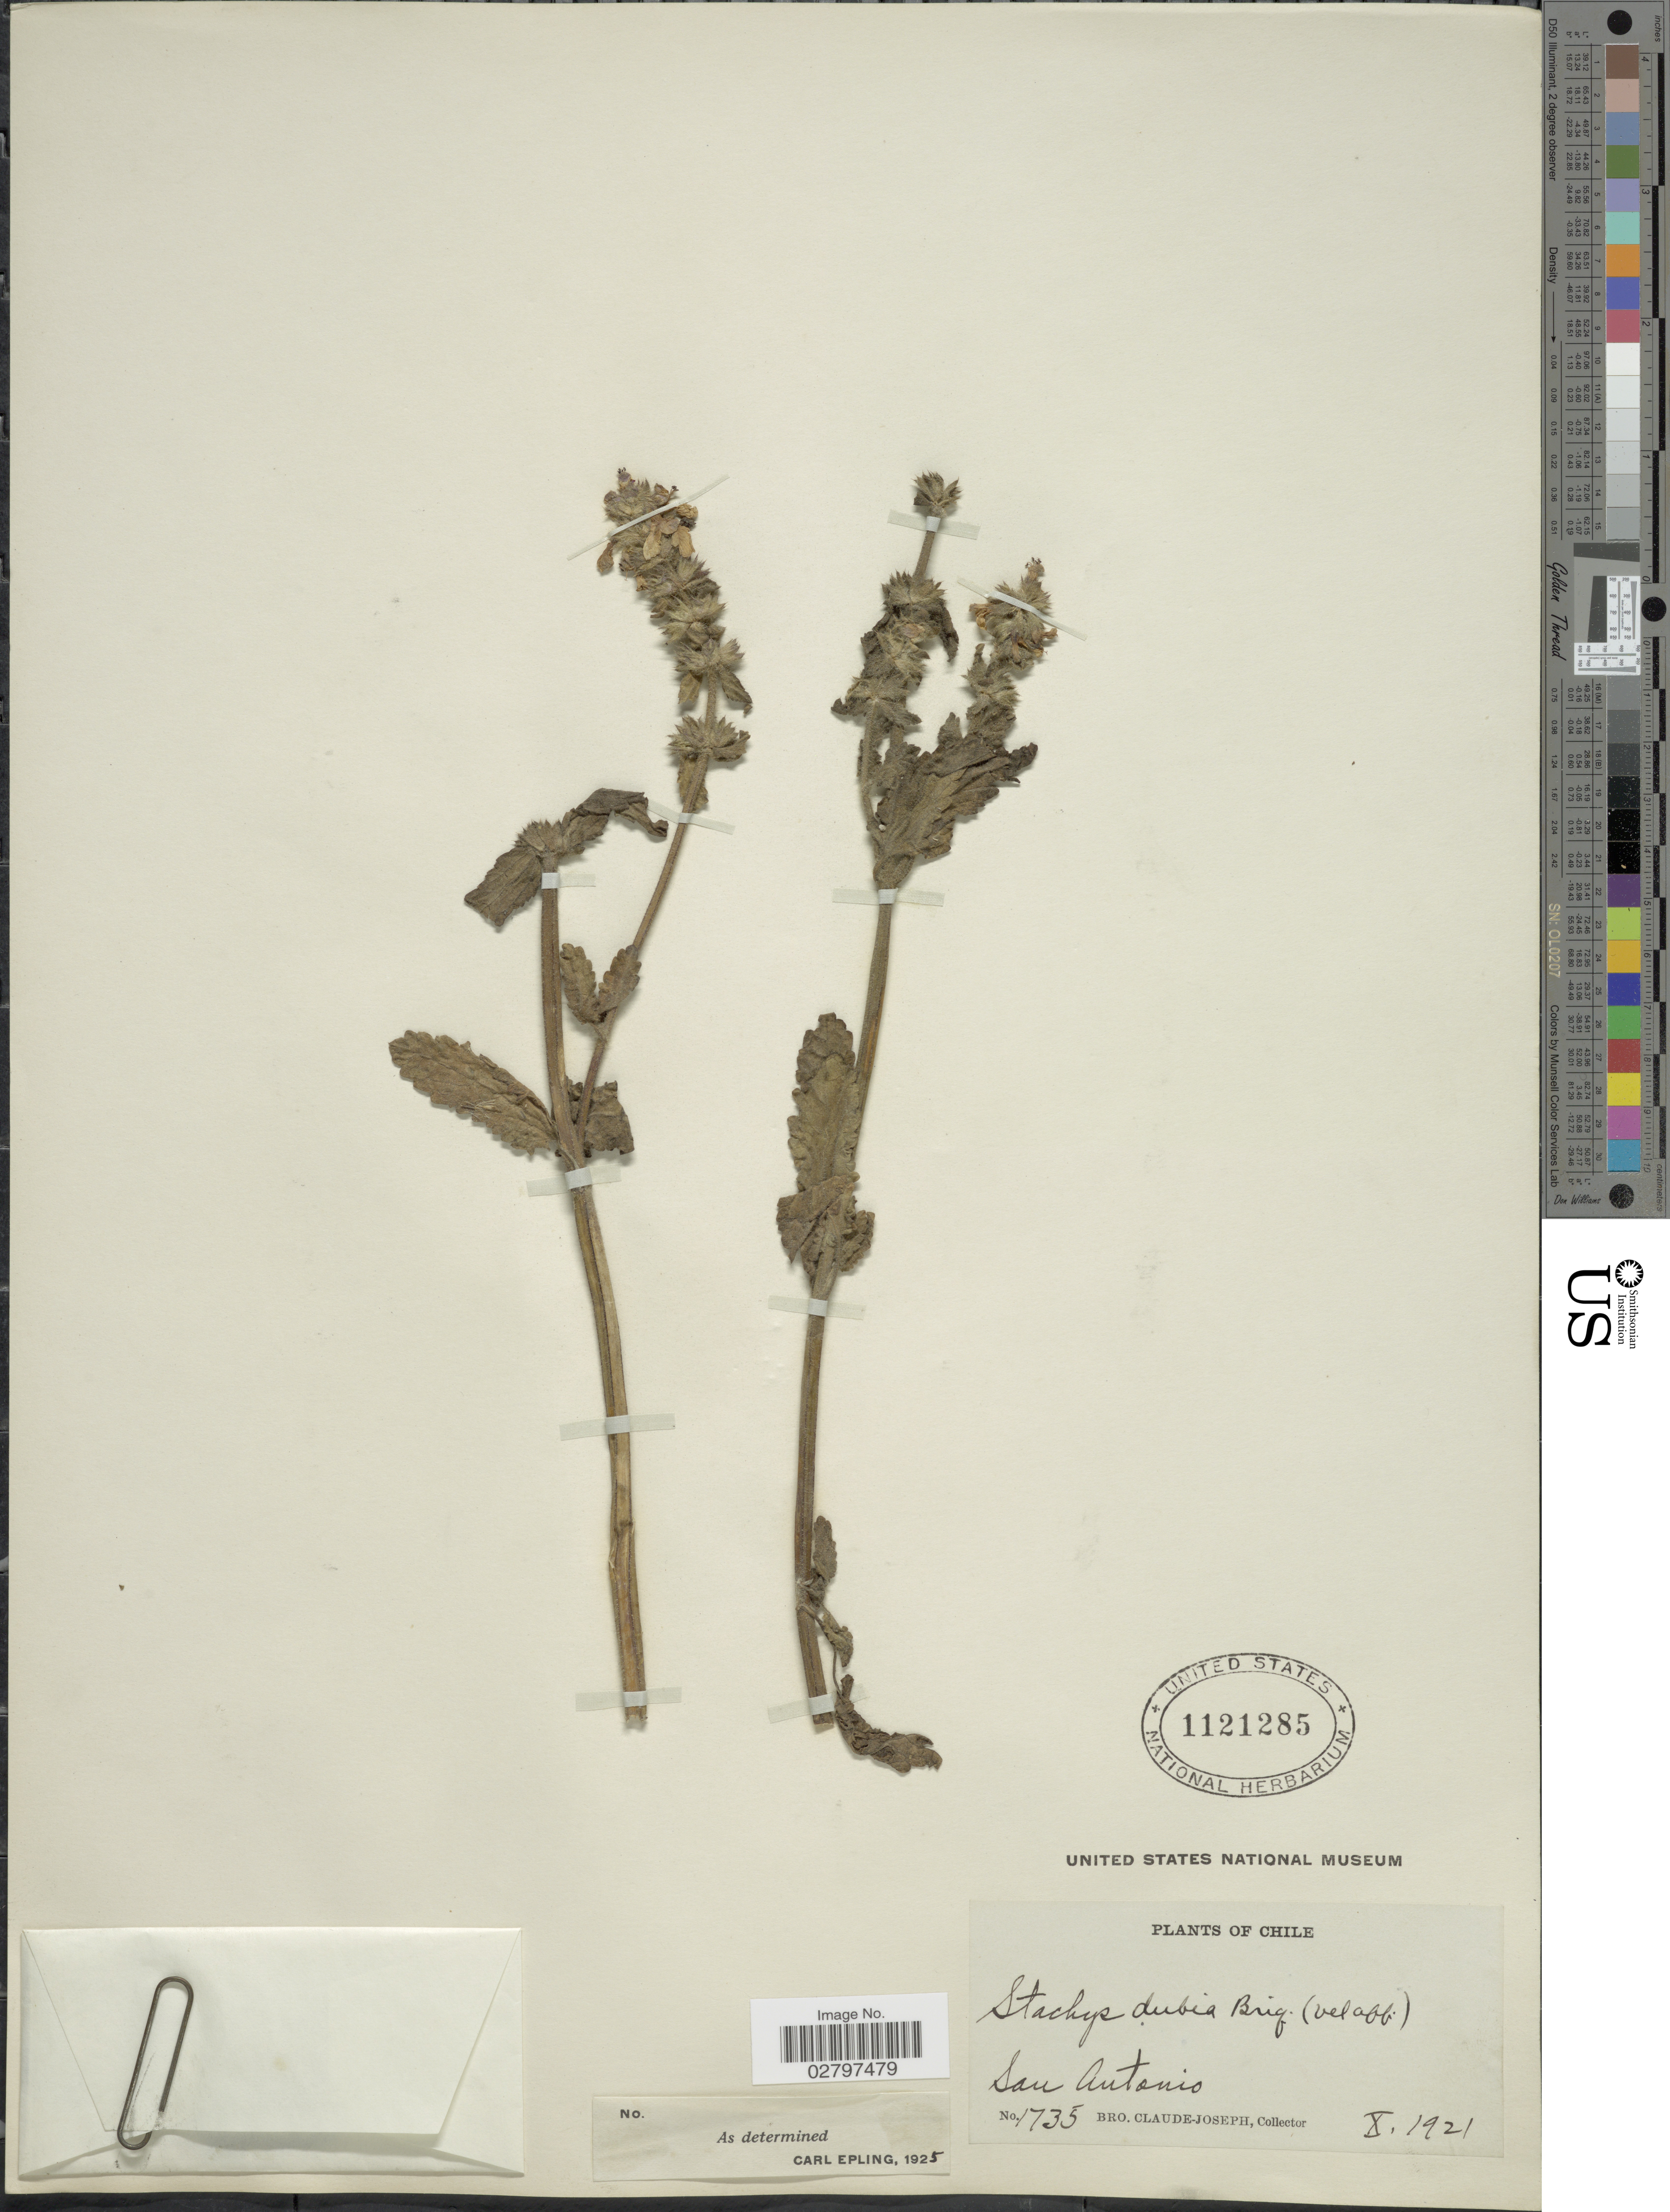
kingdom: Plantae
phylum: Tracheophyta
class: Magnoliopsida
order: Lamiales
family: Lamiaceae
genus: Stachys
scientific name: Stachys dubia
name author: Briq.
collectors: Bro. Claude-Joseph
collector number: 1735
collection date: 1921-10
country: Chile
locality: San Antonio.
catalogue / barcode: US 1121285